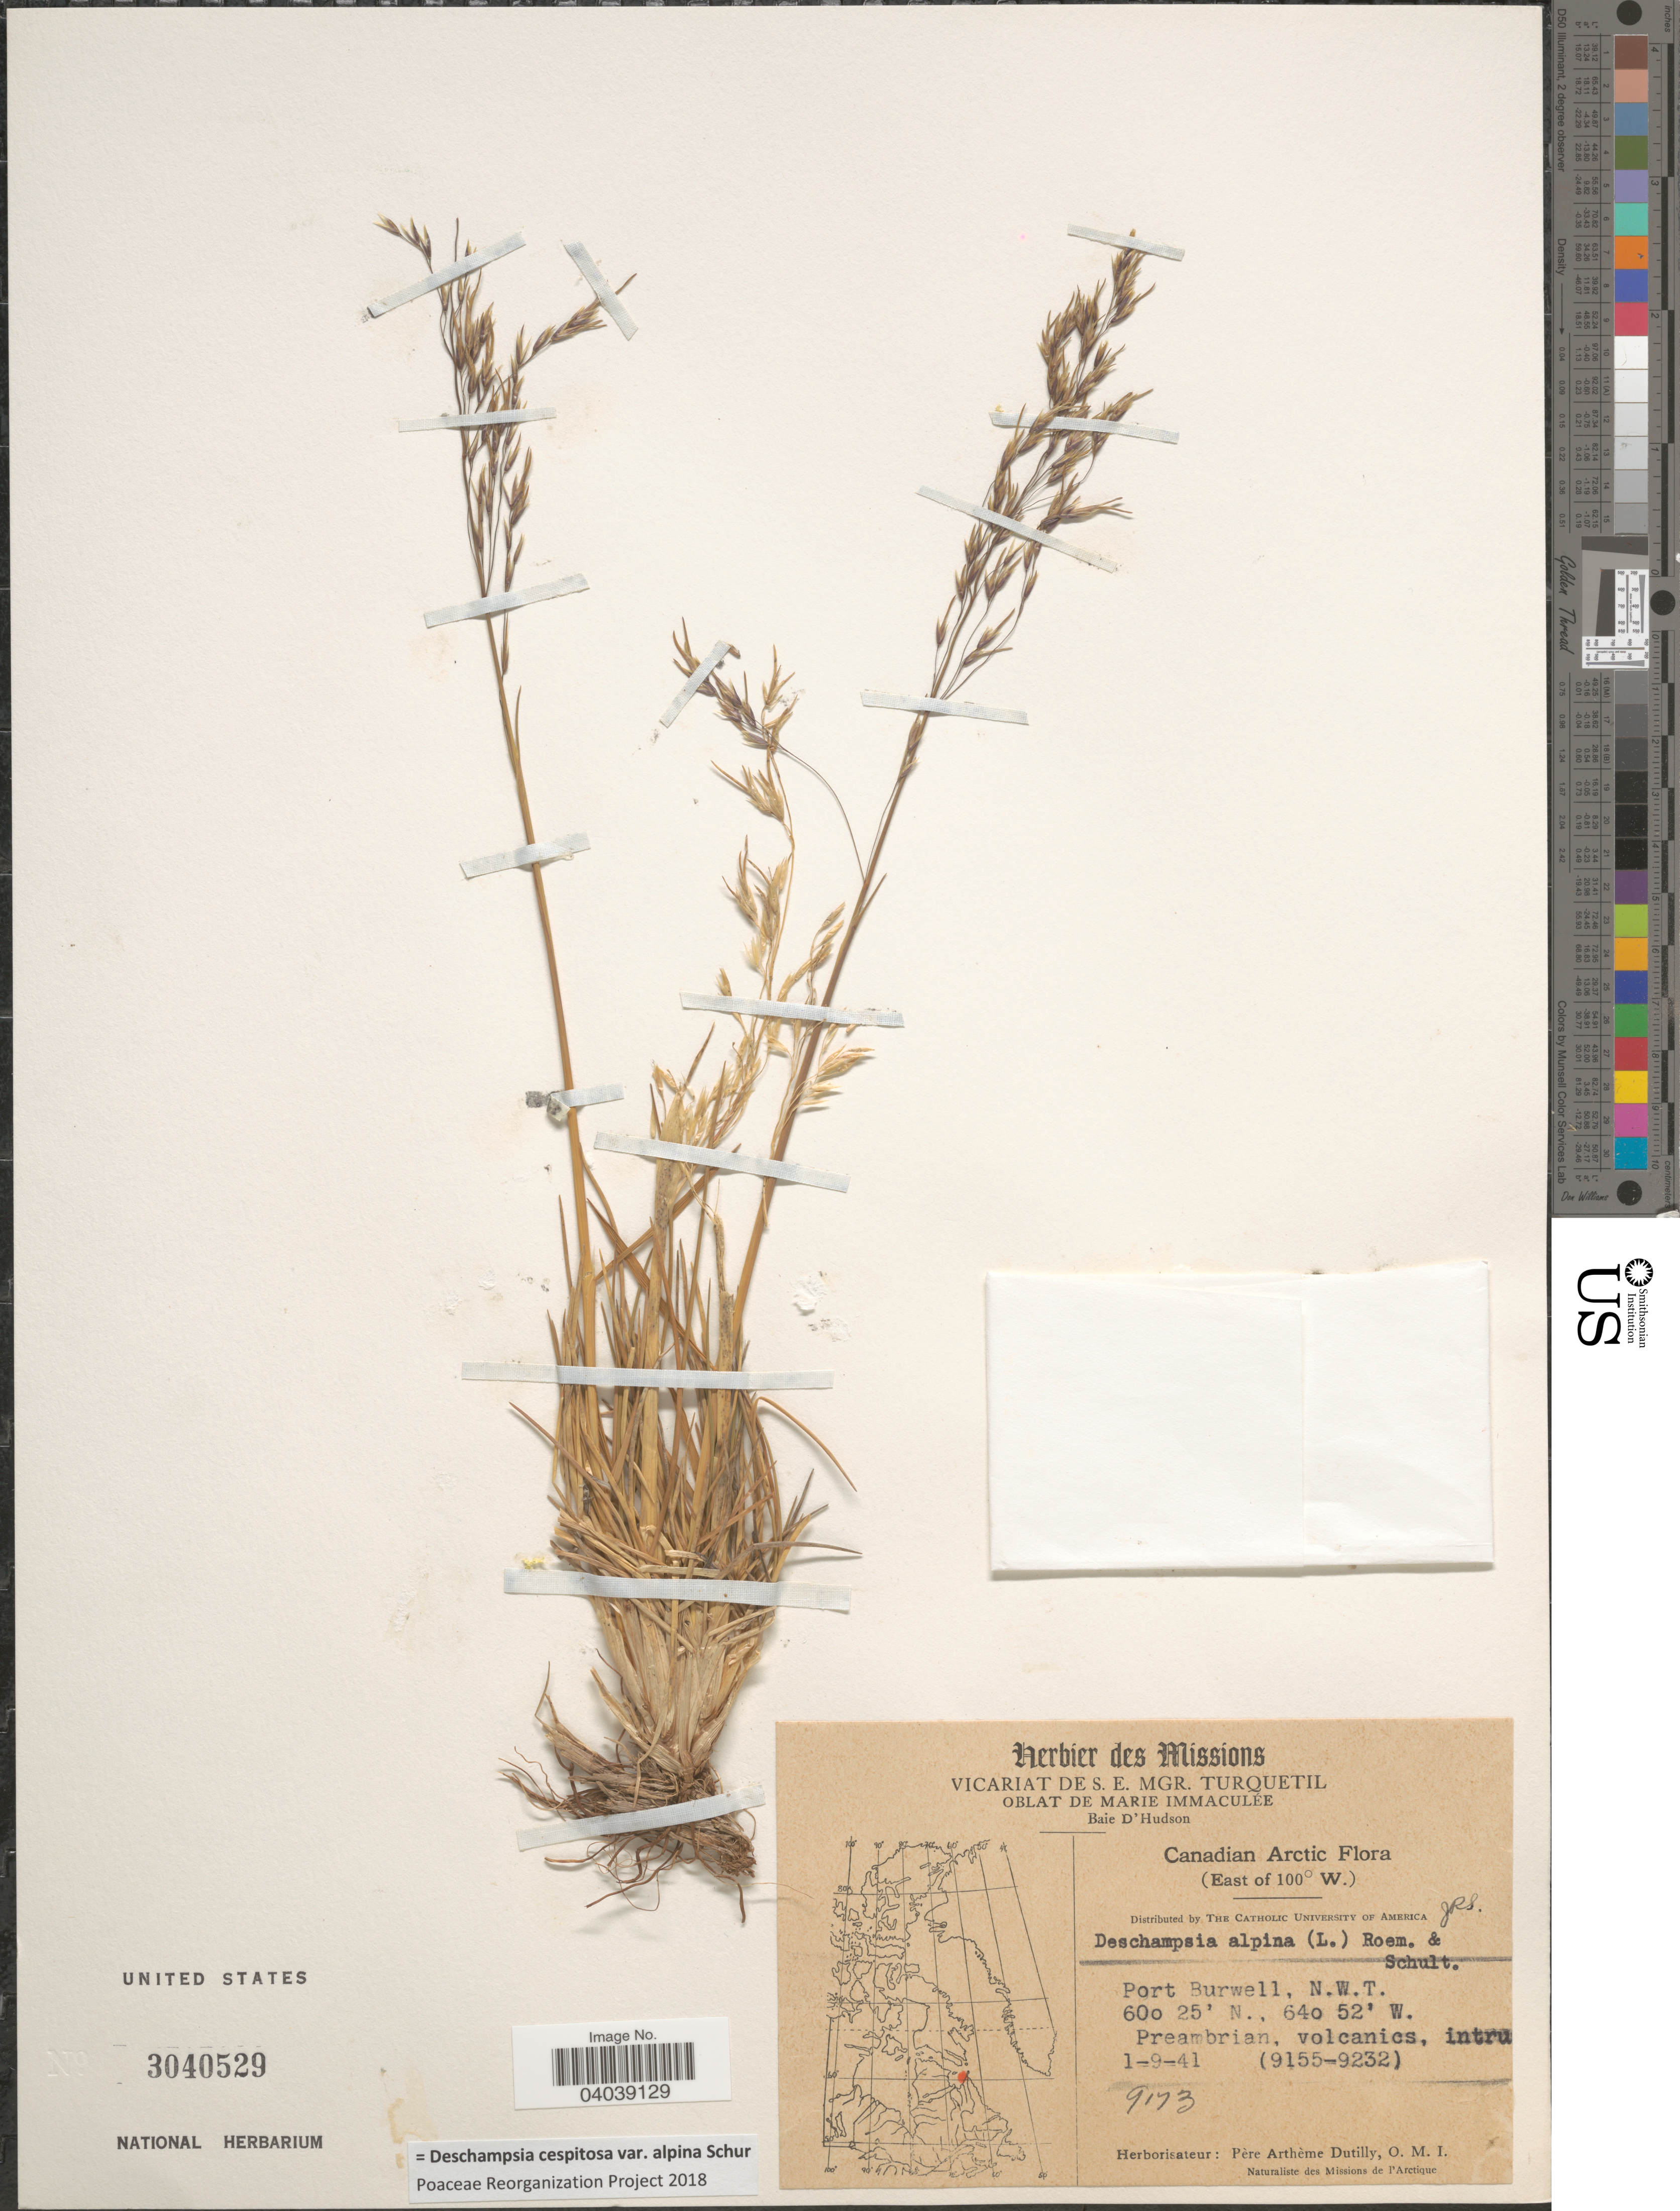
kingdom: Plantae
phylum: Tracheophyta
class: Liliopsida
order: Poales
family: Poaceae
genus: Deschampsia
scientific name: Deschampsia cespitosa var. alpina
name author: Vasey ex W.J. Beal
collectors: P. Dutilly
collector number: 9173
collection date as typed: Transcribed d/m/y: 1/9/41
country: Canada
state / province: Northwest Territories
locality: Canadian Arctic. (East of 100º W.). Port Burwell, N.W.T.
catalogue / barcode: US 3040529